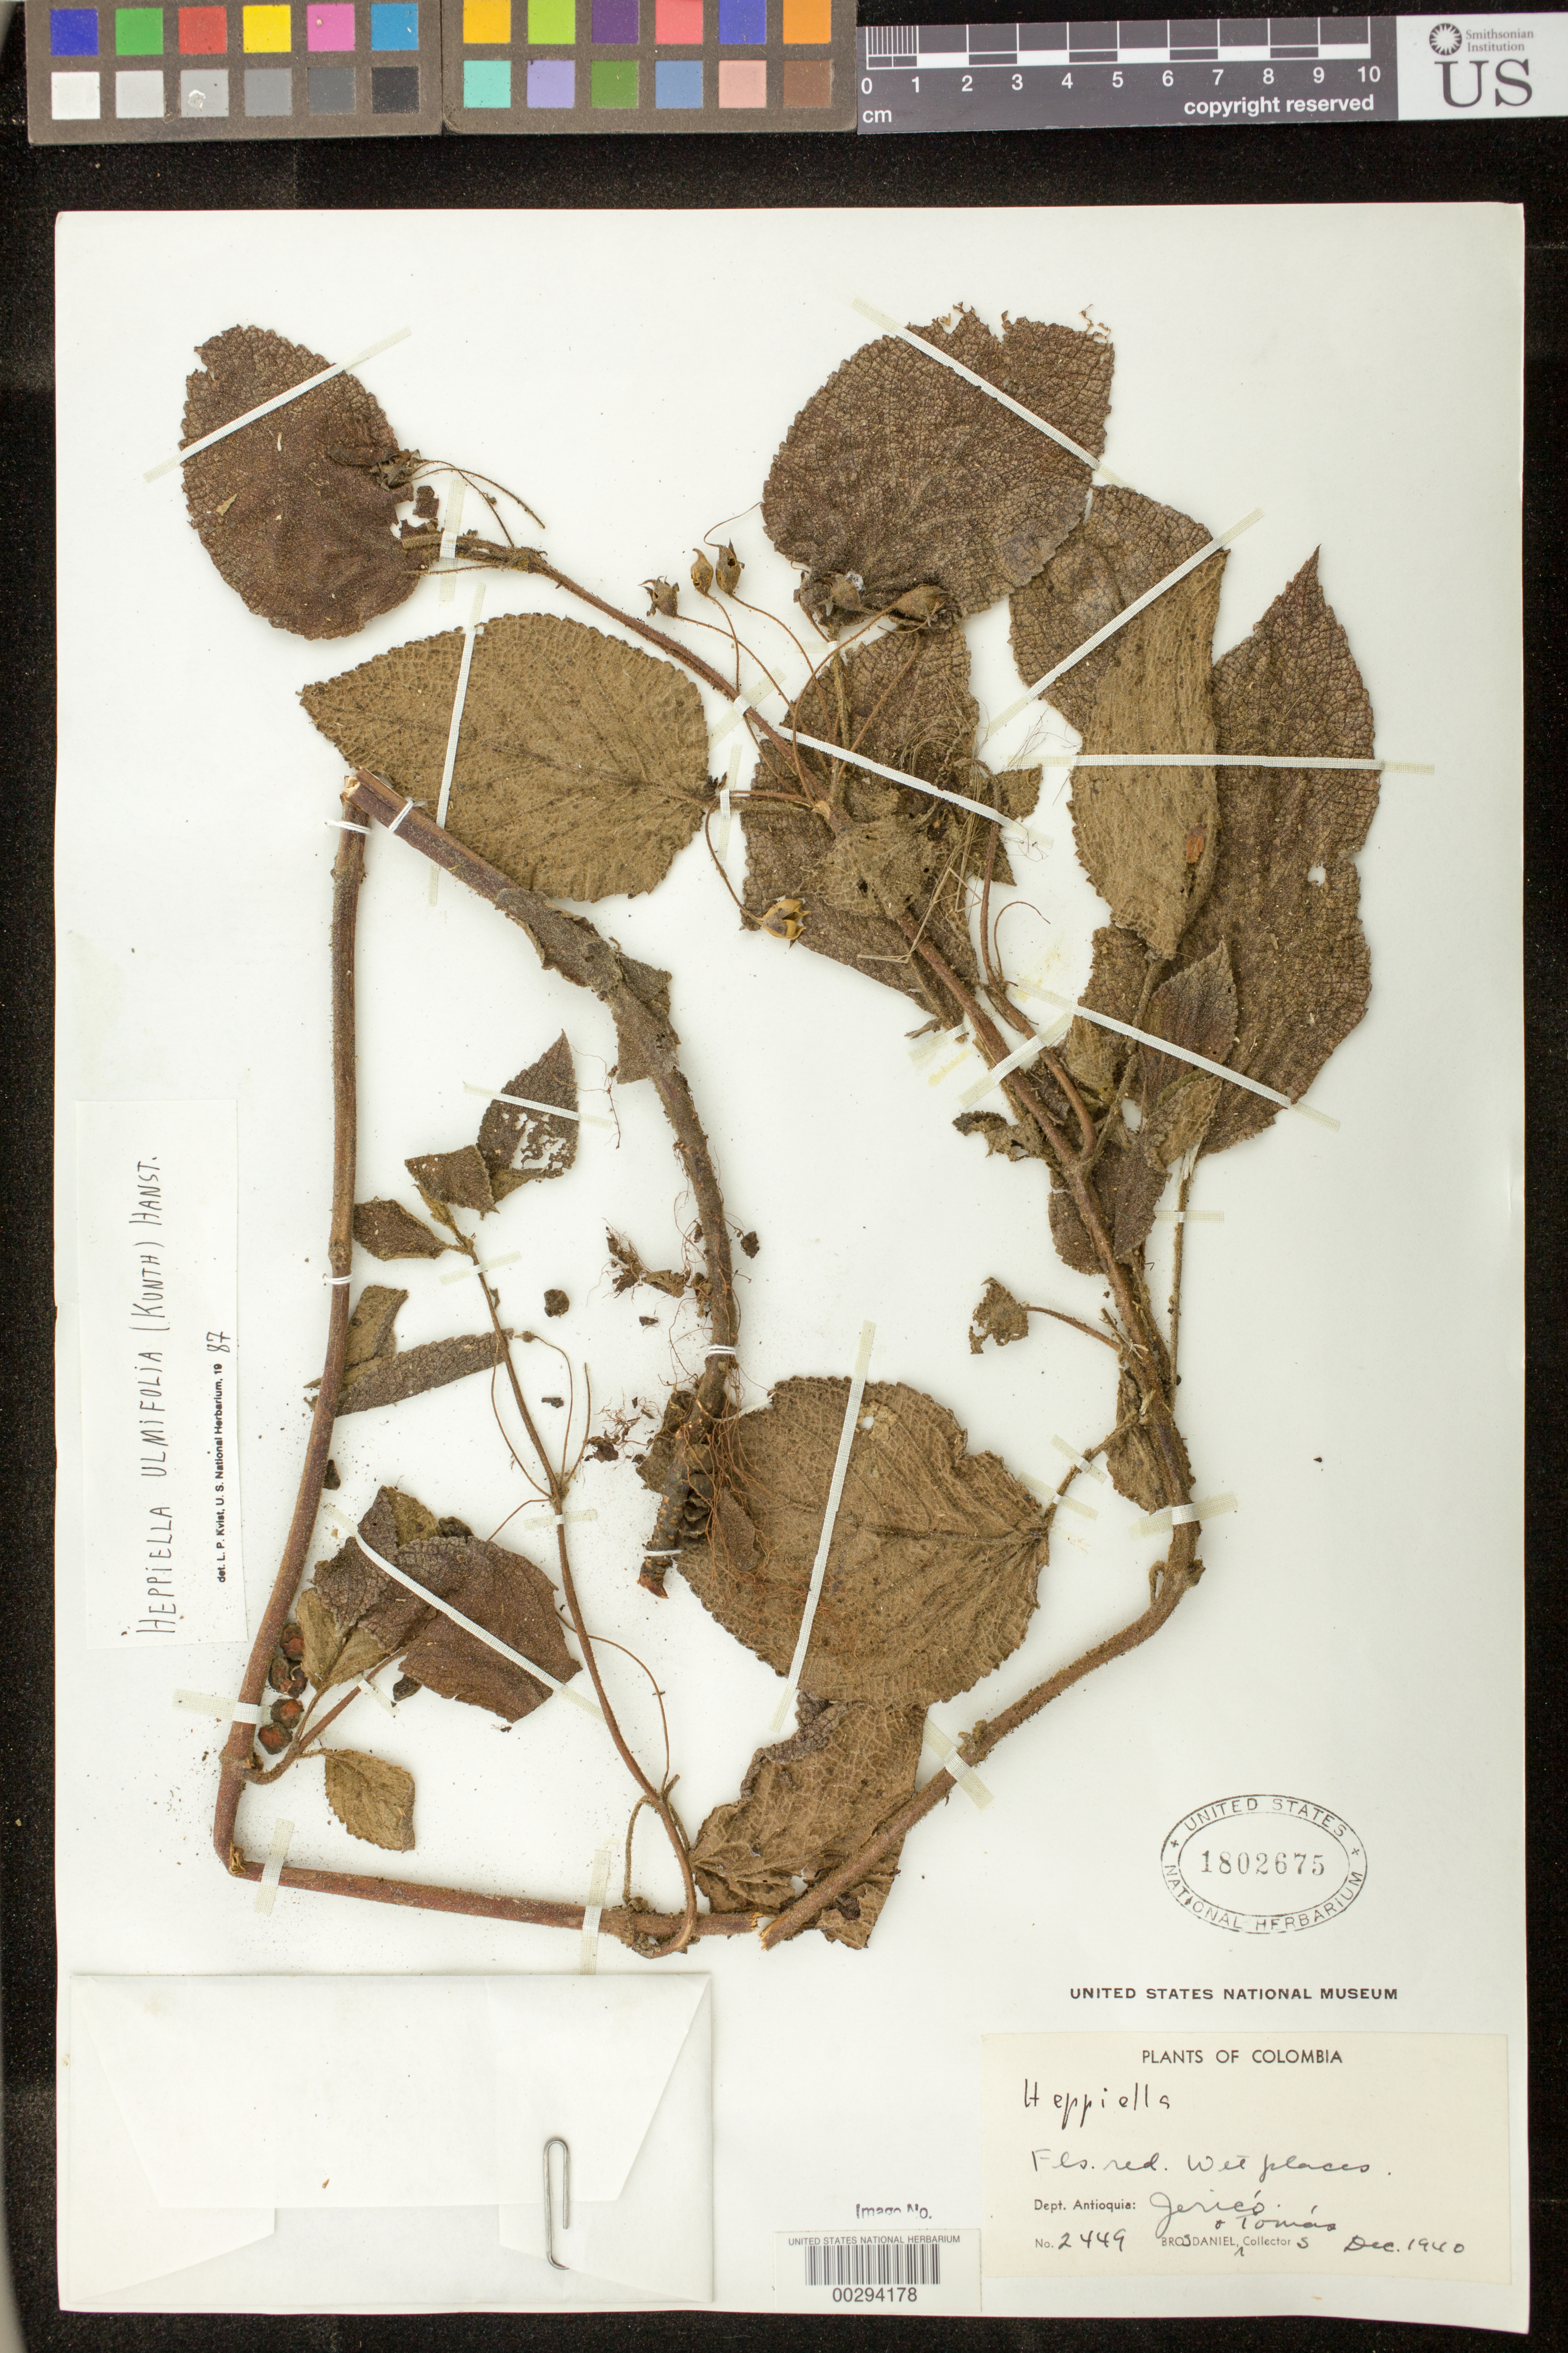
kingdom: Plantae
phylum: Tracheophyta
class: Magnoliopsida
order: Lamiales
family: Gesneriaceae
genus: Heppiella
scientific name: Heppiella ulmifolia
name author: (Kunth) Hanst.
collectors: Bro. Daniel & B. Tomas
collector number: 2449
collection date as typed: Dec 1940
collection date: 1940-12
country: Colombia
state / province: Antioquia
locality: Jerico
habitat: Wet places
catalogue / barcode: US 1802675